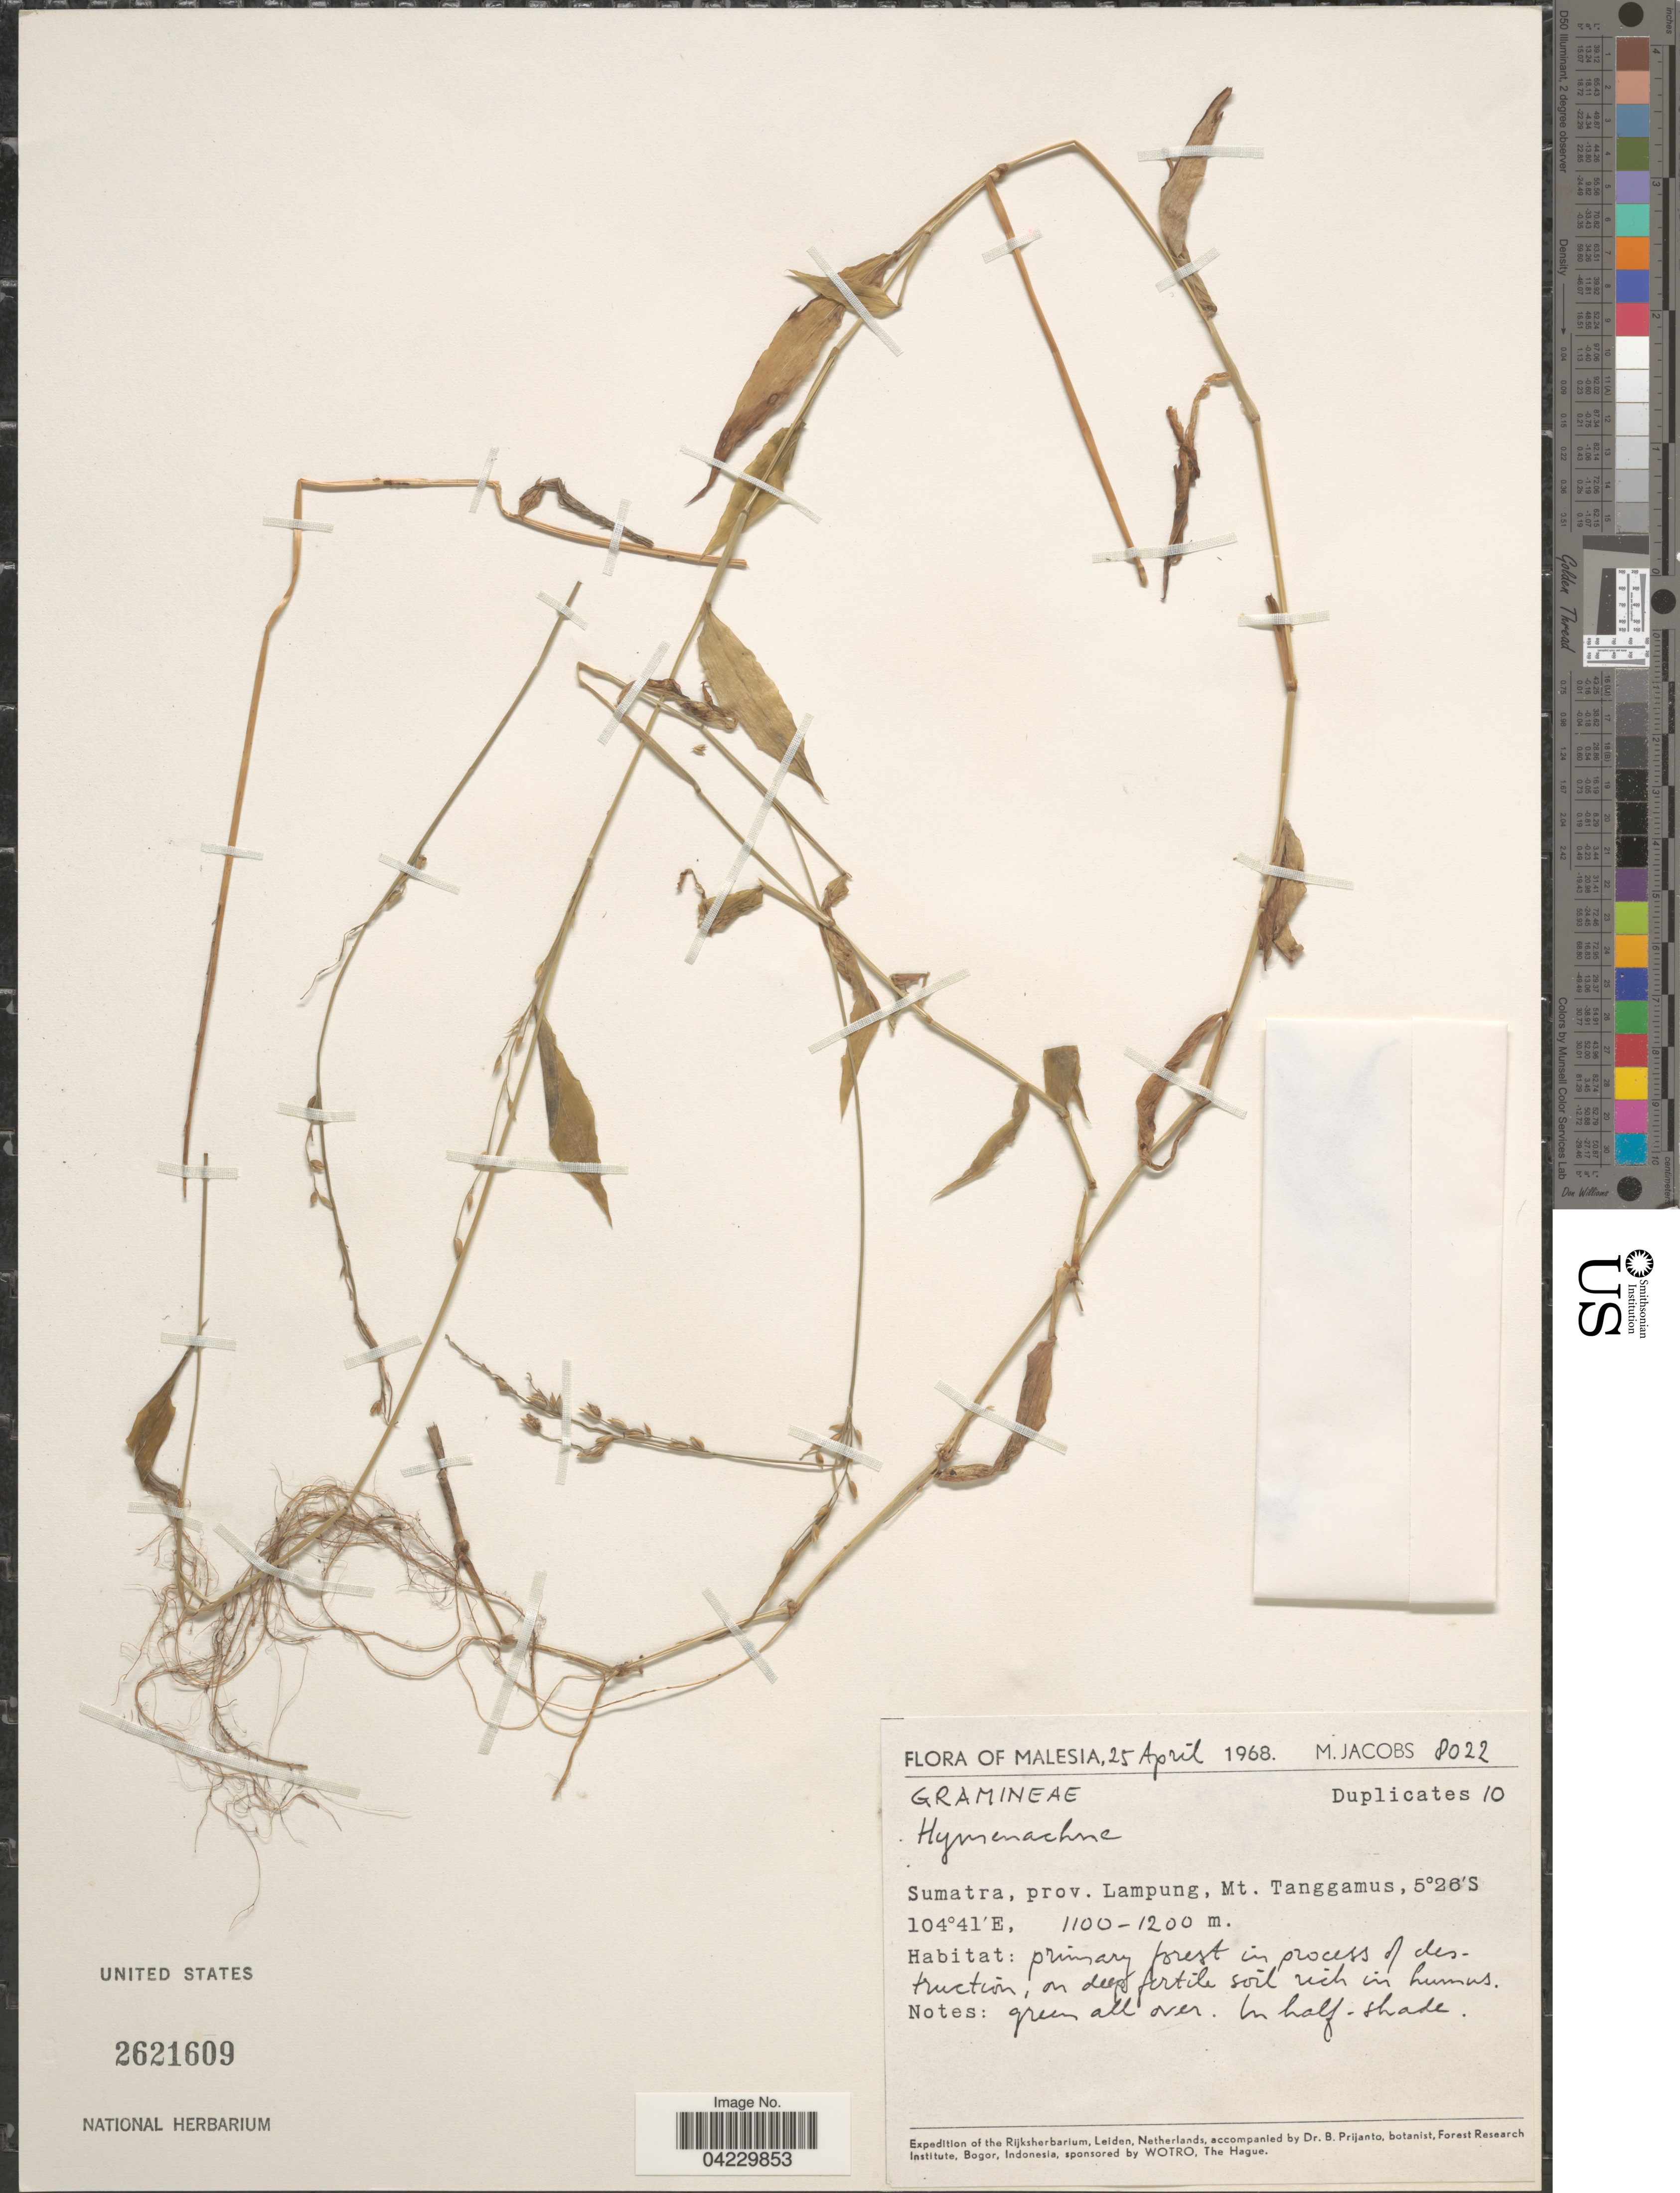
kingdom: Plantae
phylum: Tracheophyta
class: Liliopsida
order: Poales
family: Poaceae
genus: Hymenachne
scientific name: Hymenachne sp.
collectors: M. Jacobs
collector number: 8022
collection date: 1968-04-25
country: Indonesia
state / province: Sumatra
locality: Malesia. Prov. Lampung, Mt. Tanggamus.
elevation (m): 1100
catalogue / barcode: US 2621609